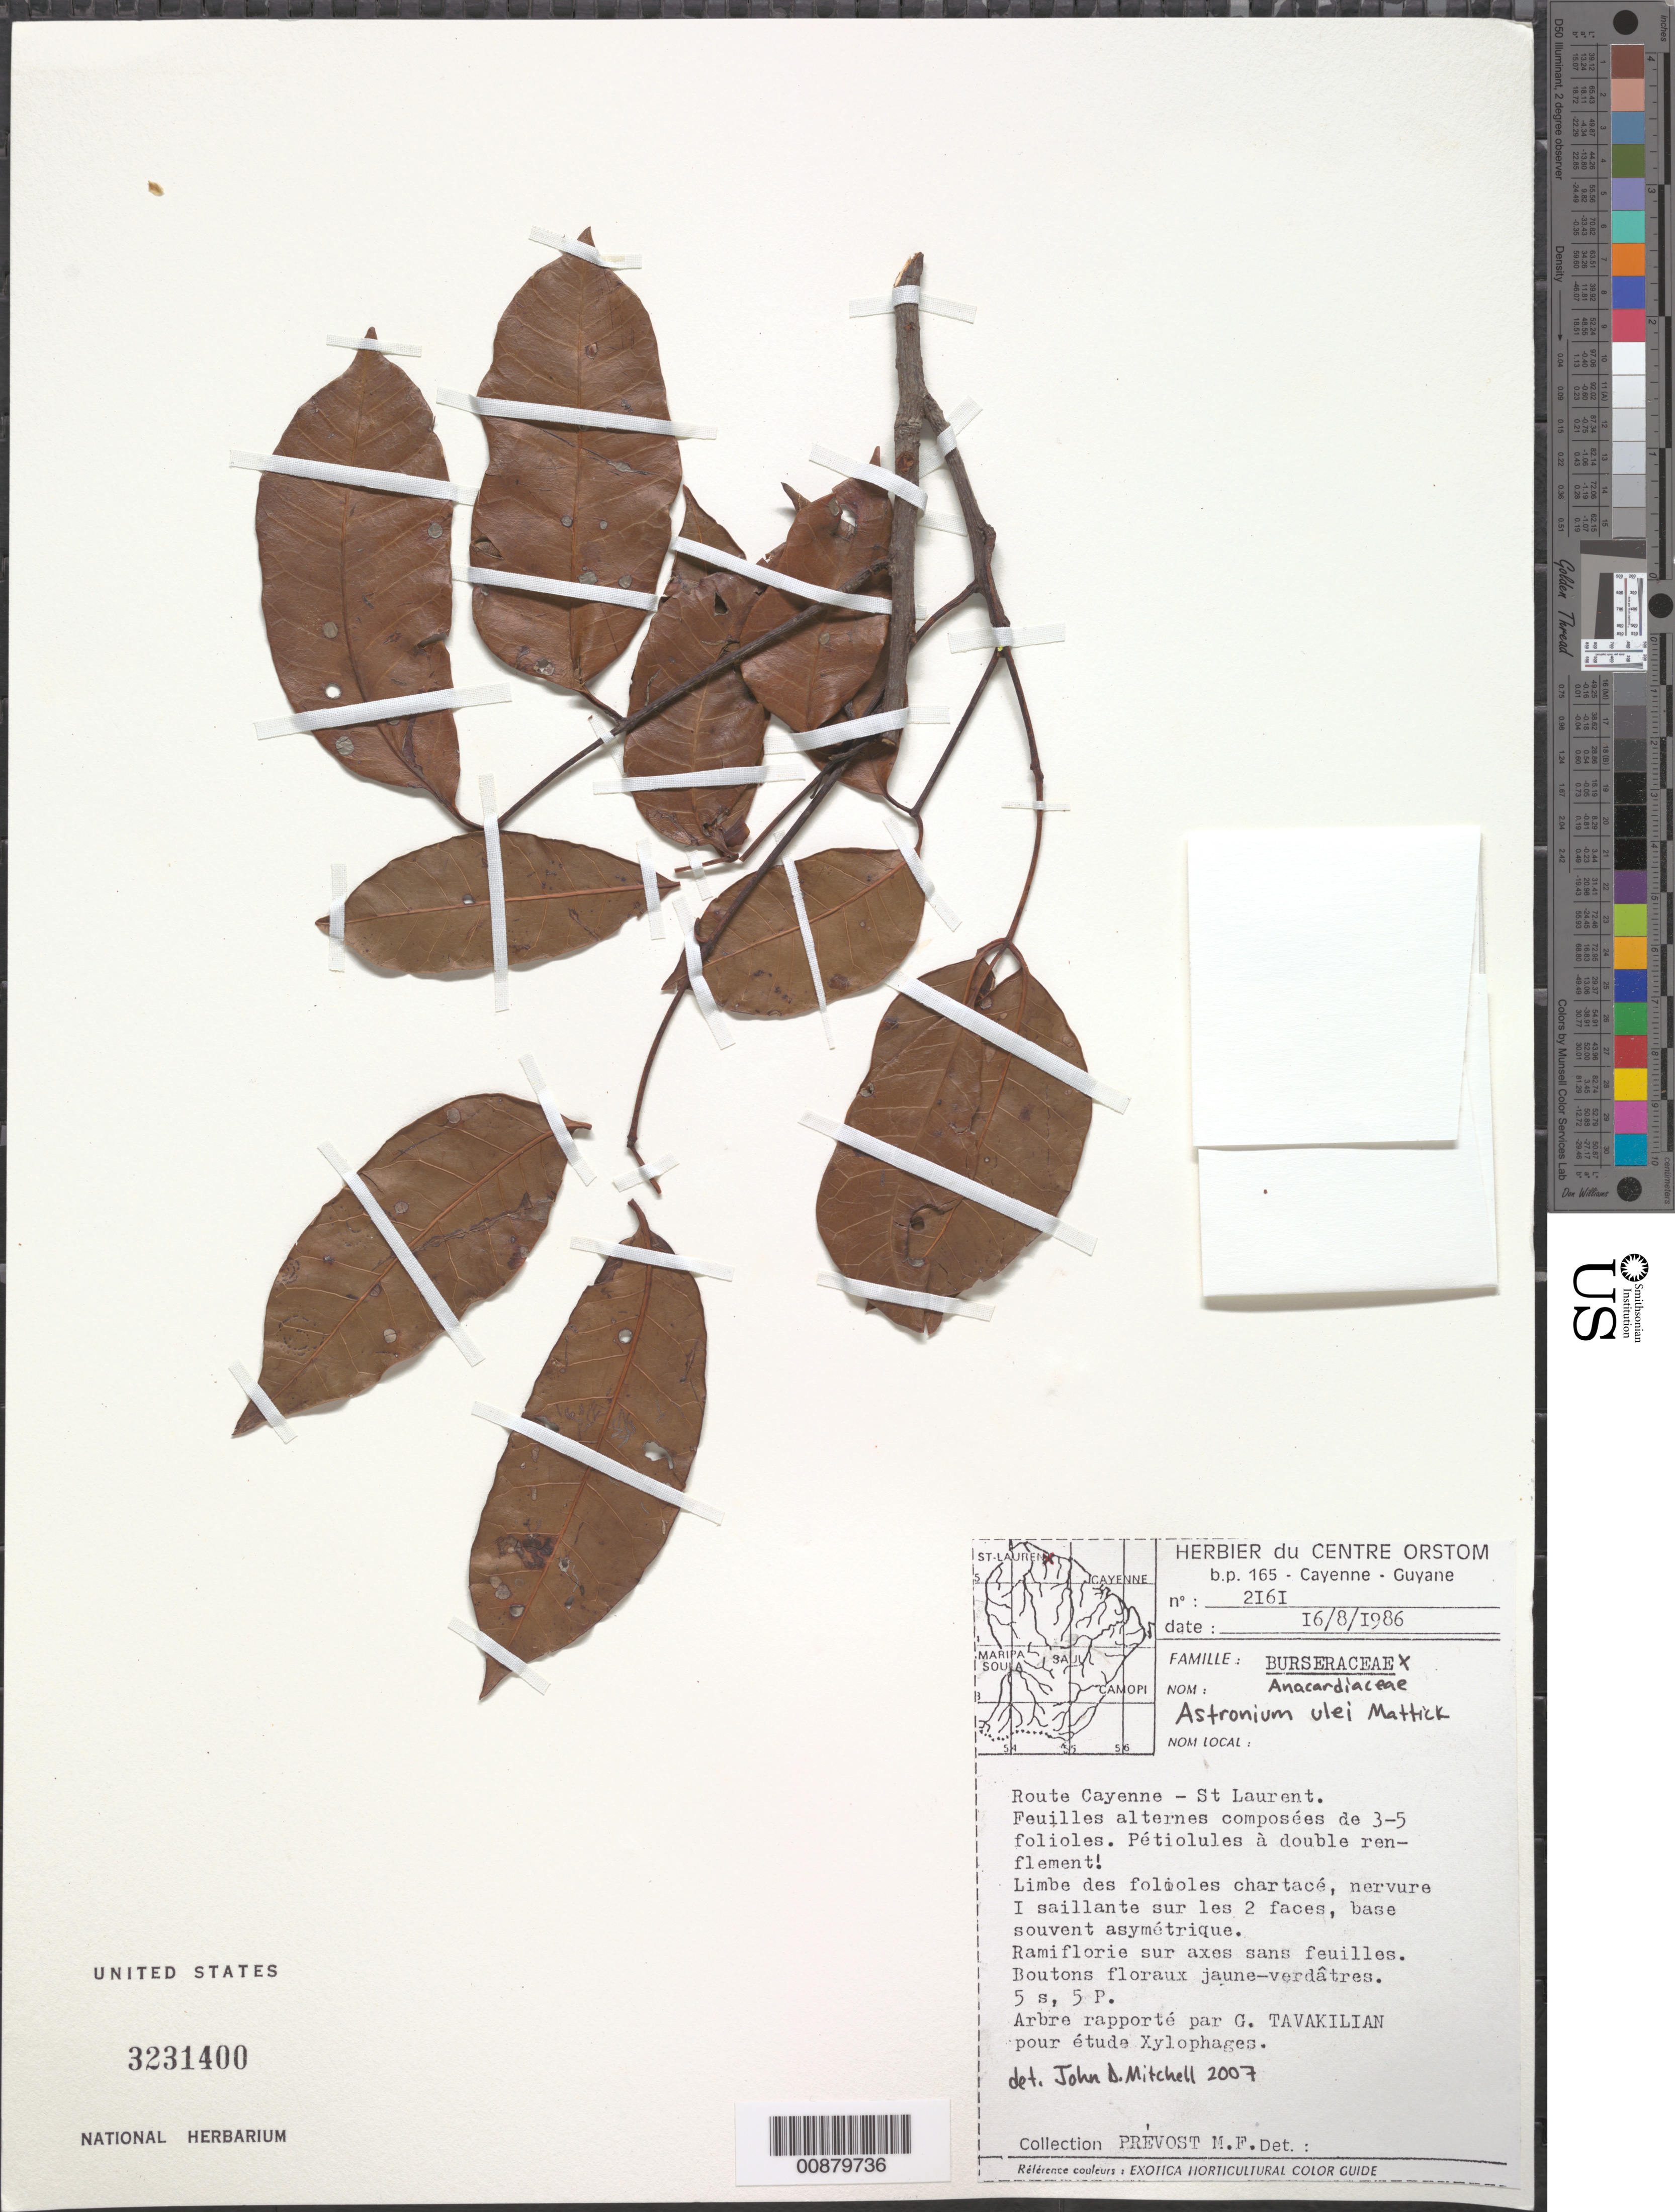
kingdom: Plantae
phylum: Tracheophyta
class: Magnoliopsida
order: Sapindales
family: Anacardiaceae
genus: Astronium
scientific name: Astronium ulei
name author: Mattick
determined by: Mitchell, John D.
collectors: M.-F. Prévost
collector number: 2161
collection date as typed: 16-Aug-86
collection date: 1986-08-16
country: French Guiana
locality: Route Cayenne, St. Laurent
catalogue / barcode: US 3231400